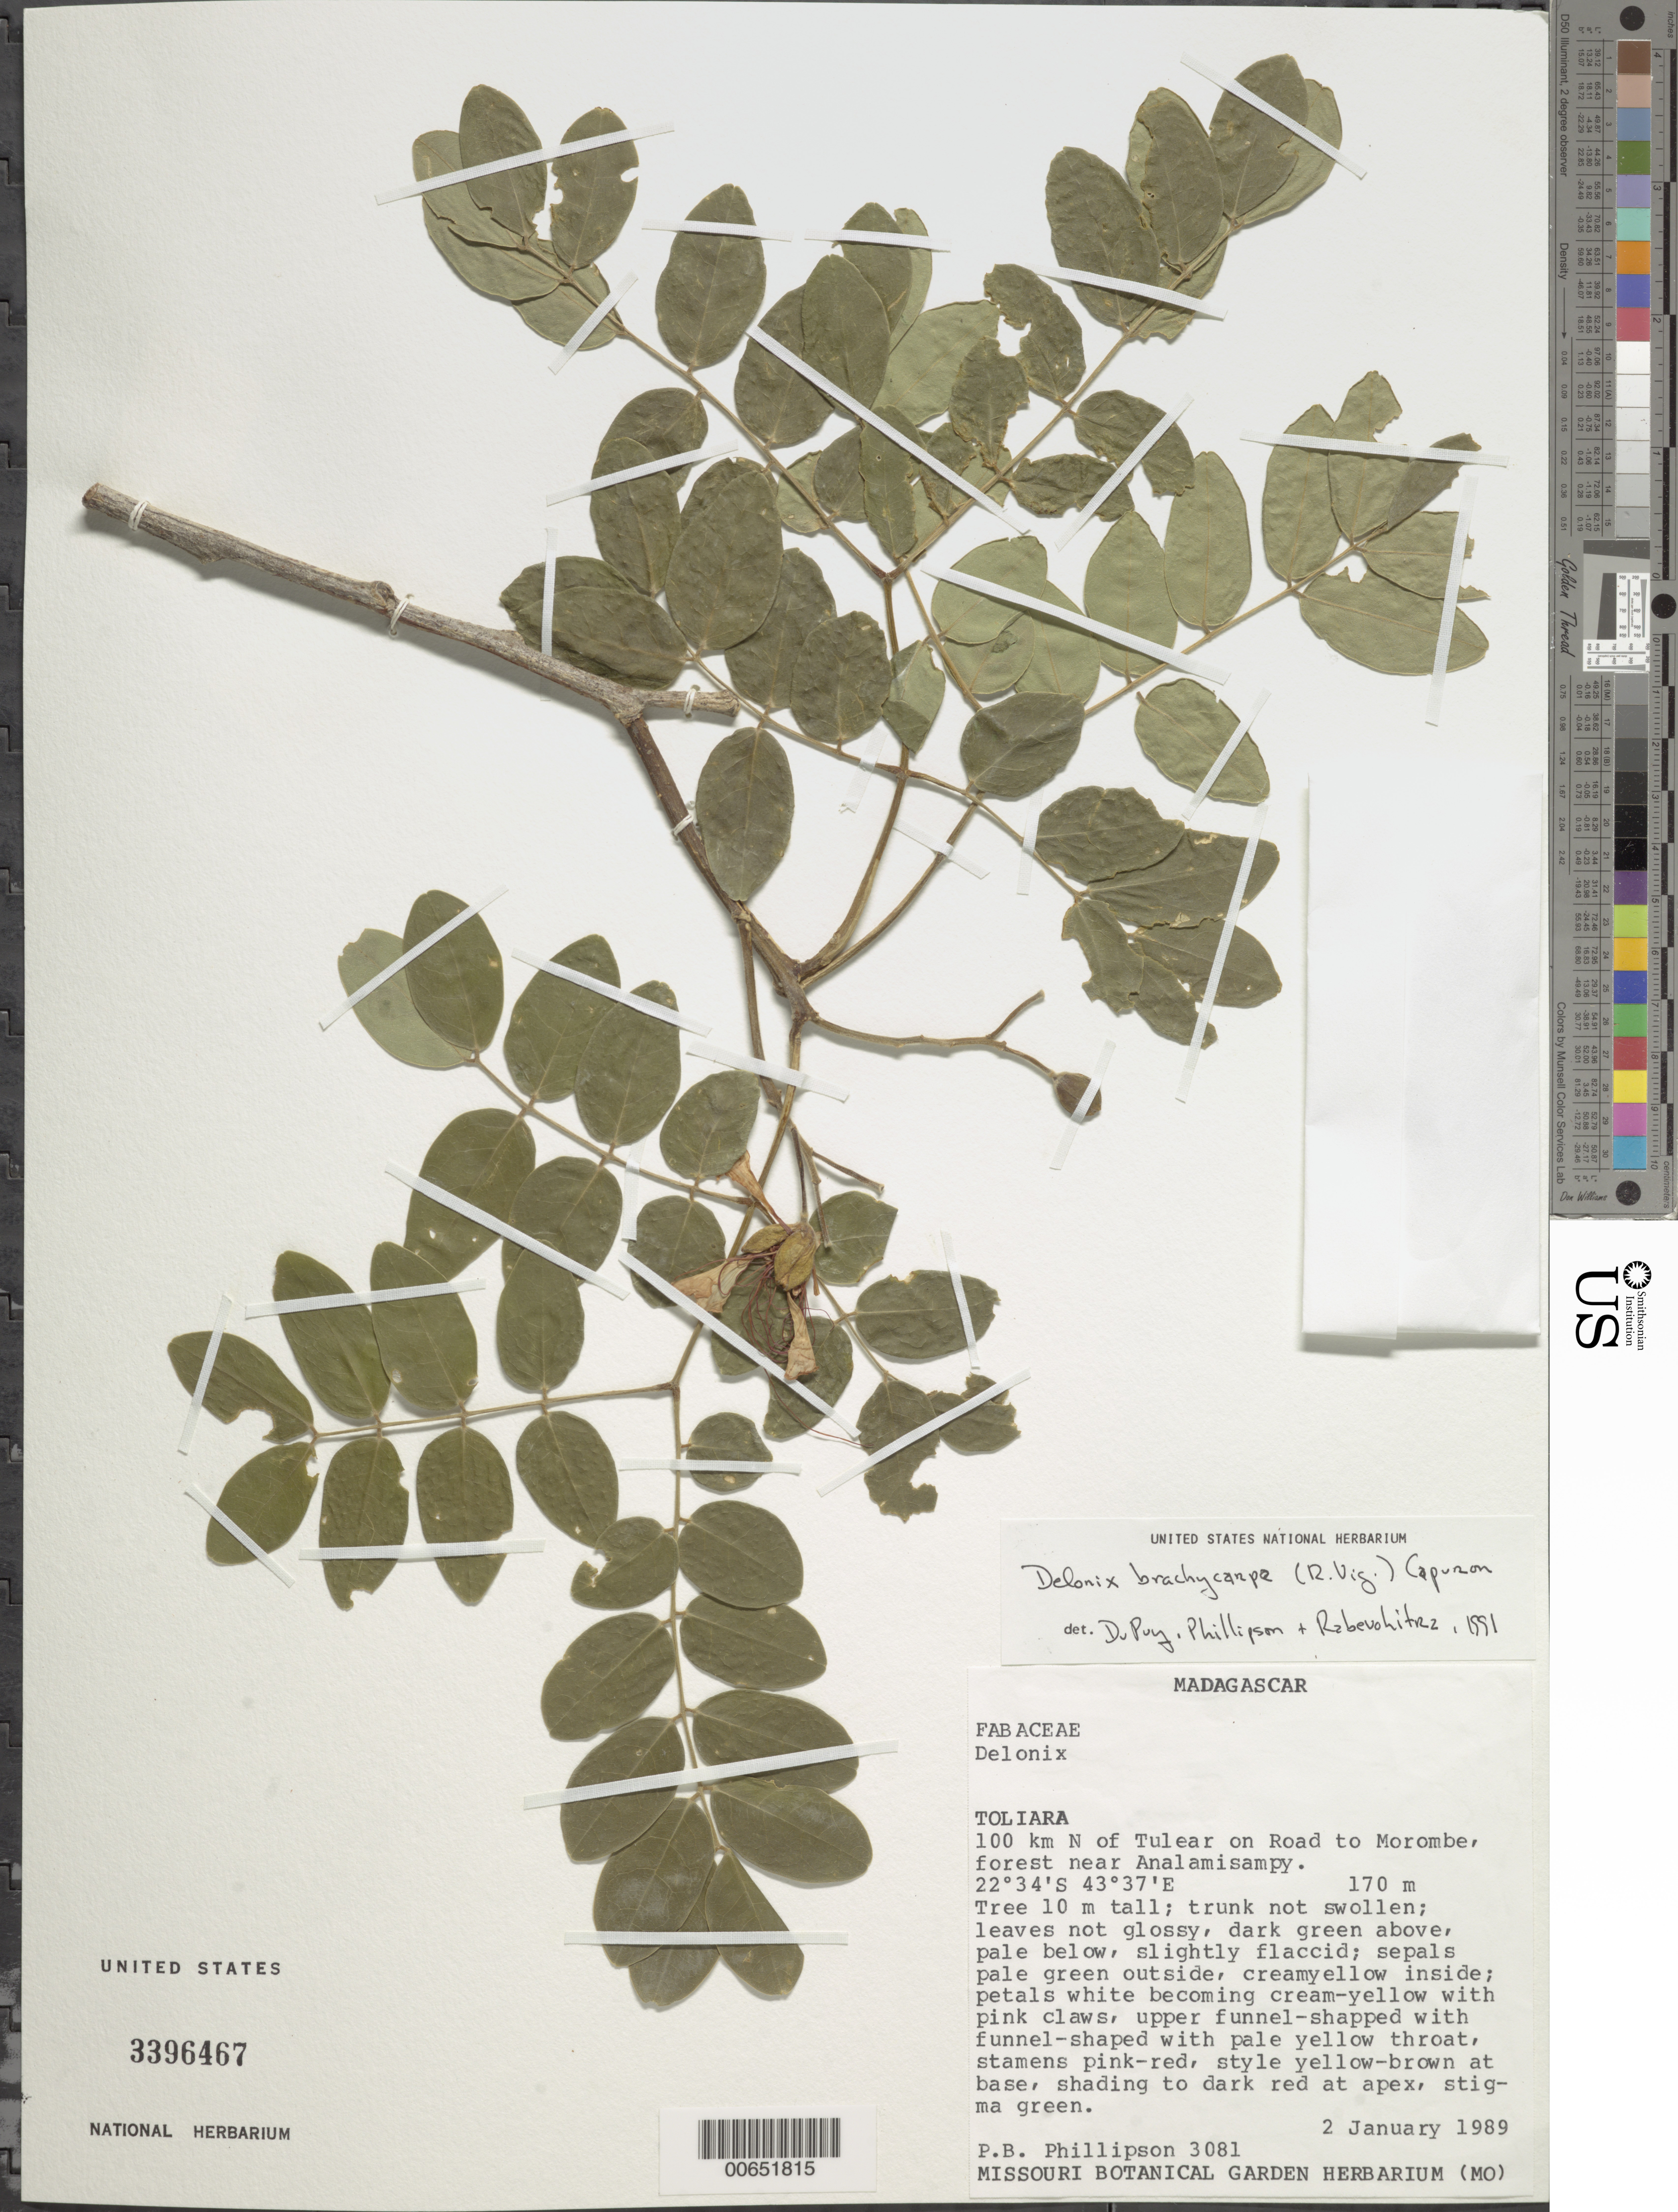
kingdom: Plantae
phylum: Tracheophyta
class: Magnoliopsida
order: Fabales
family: Fabaceae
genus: Delonix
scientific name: Delonix brachycarpa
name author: (R. Vig.) Capuron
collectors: P. B. Phillipson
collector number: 3081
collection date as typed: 02 Jan 1989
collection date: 1989-01-02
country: Madagascar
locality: Toliara, n of tulear on road to morombe, forest near analamisampy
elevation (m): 170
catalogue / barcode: US 3396467